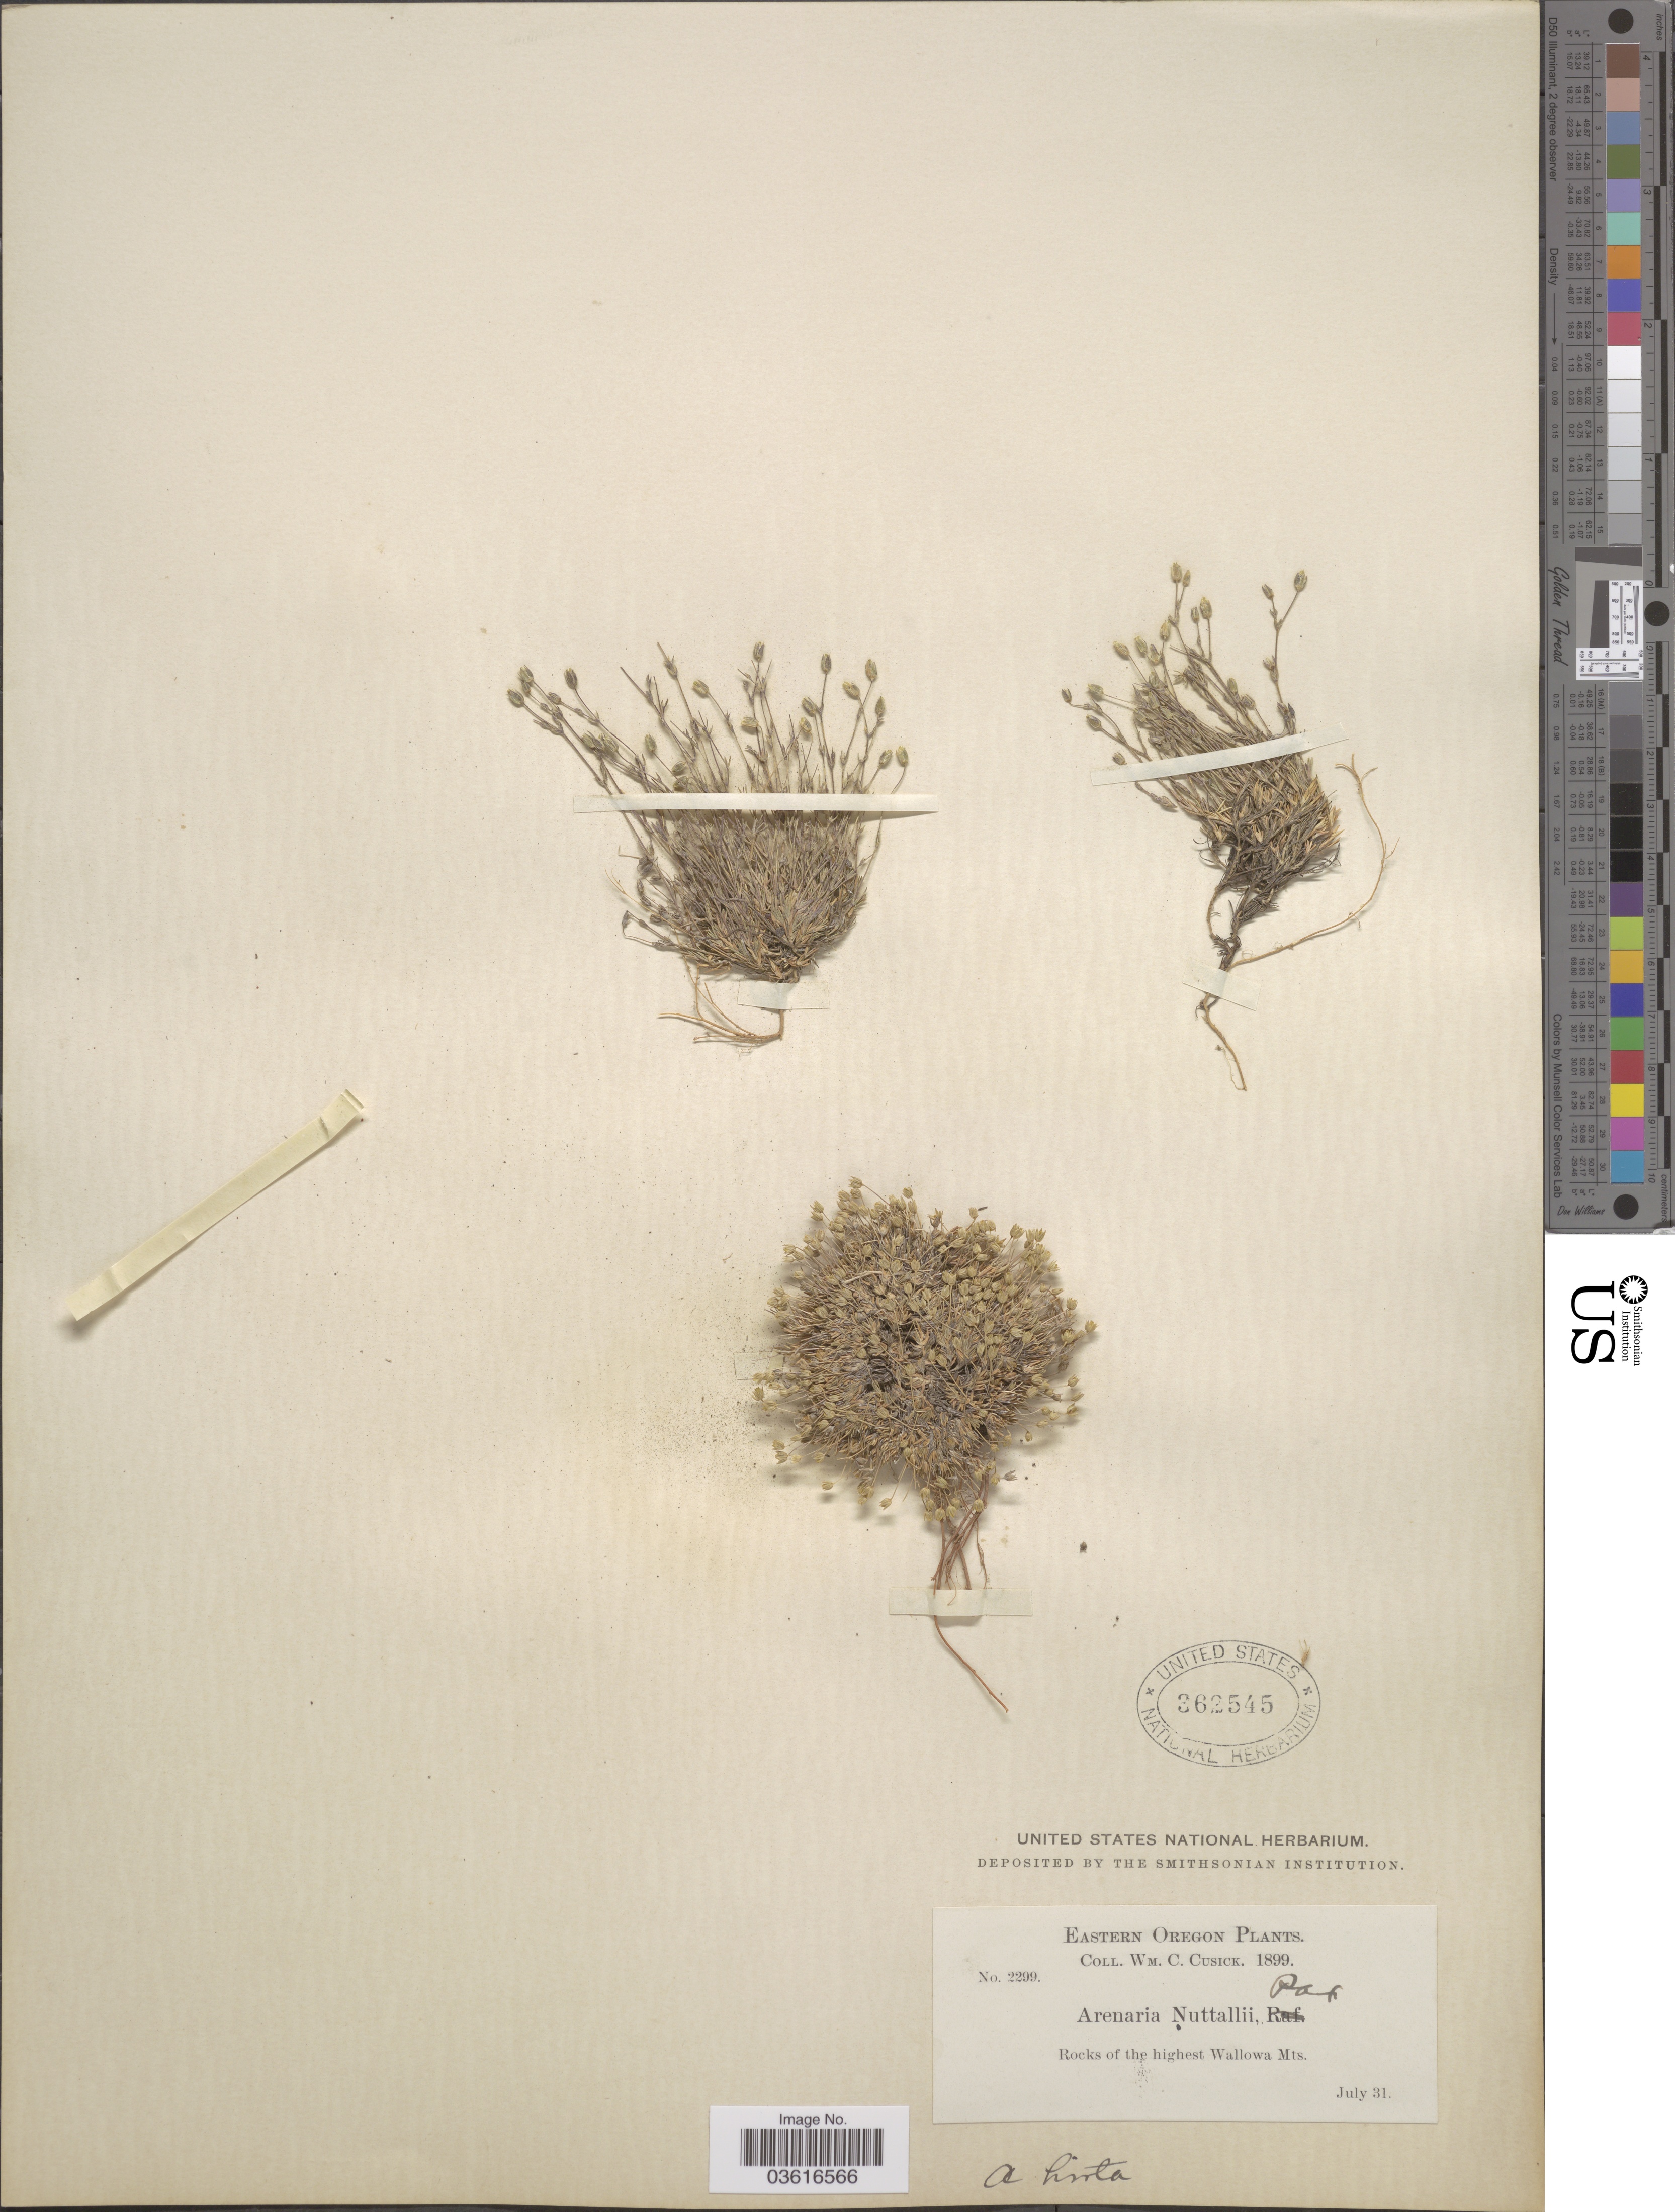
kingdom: Plantae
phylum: Tracheophyta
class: Magnoliopsida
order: Caryophyllales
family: Caryophyllaceae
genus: Minuartia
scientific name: Minuartia propinqua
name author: (Richardson) House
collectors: W. C. Cusick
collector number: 2299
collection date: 1899-07-31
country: United States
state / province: Oregon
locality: Eastern Oregon. Rocks of the highest Wallowa Mts.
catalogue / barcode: US 362545